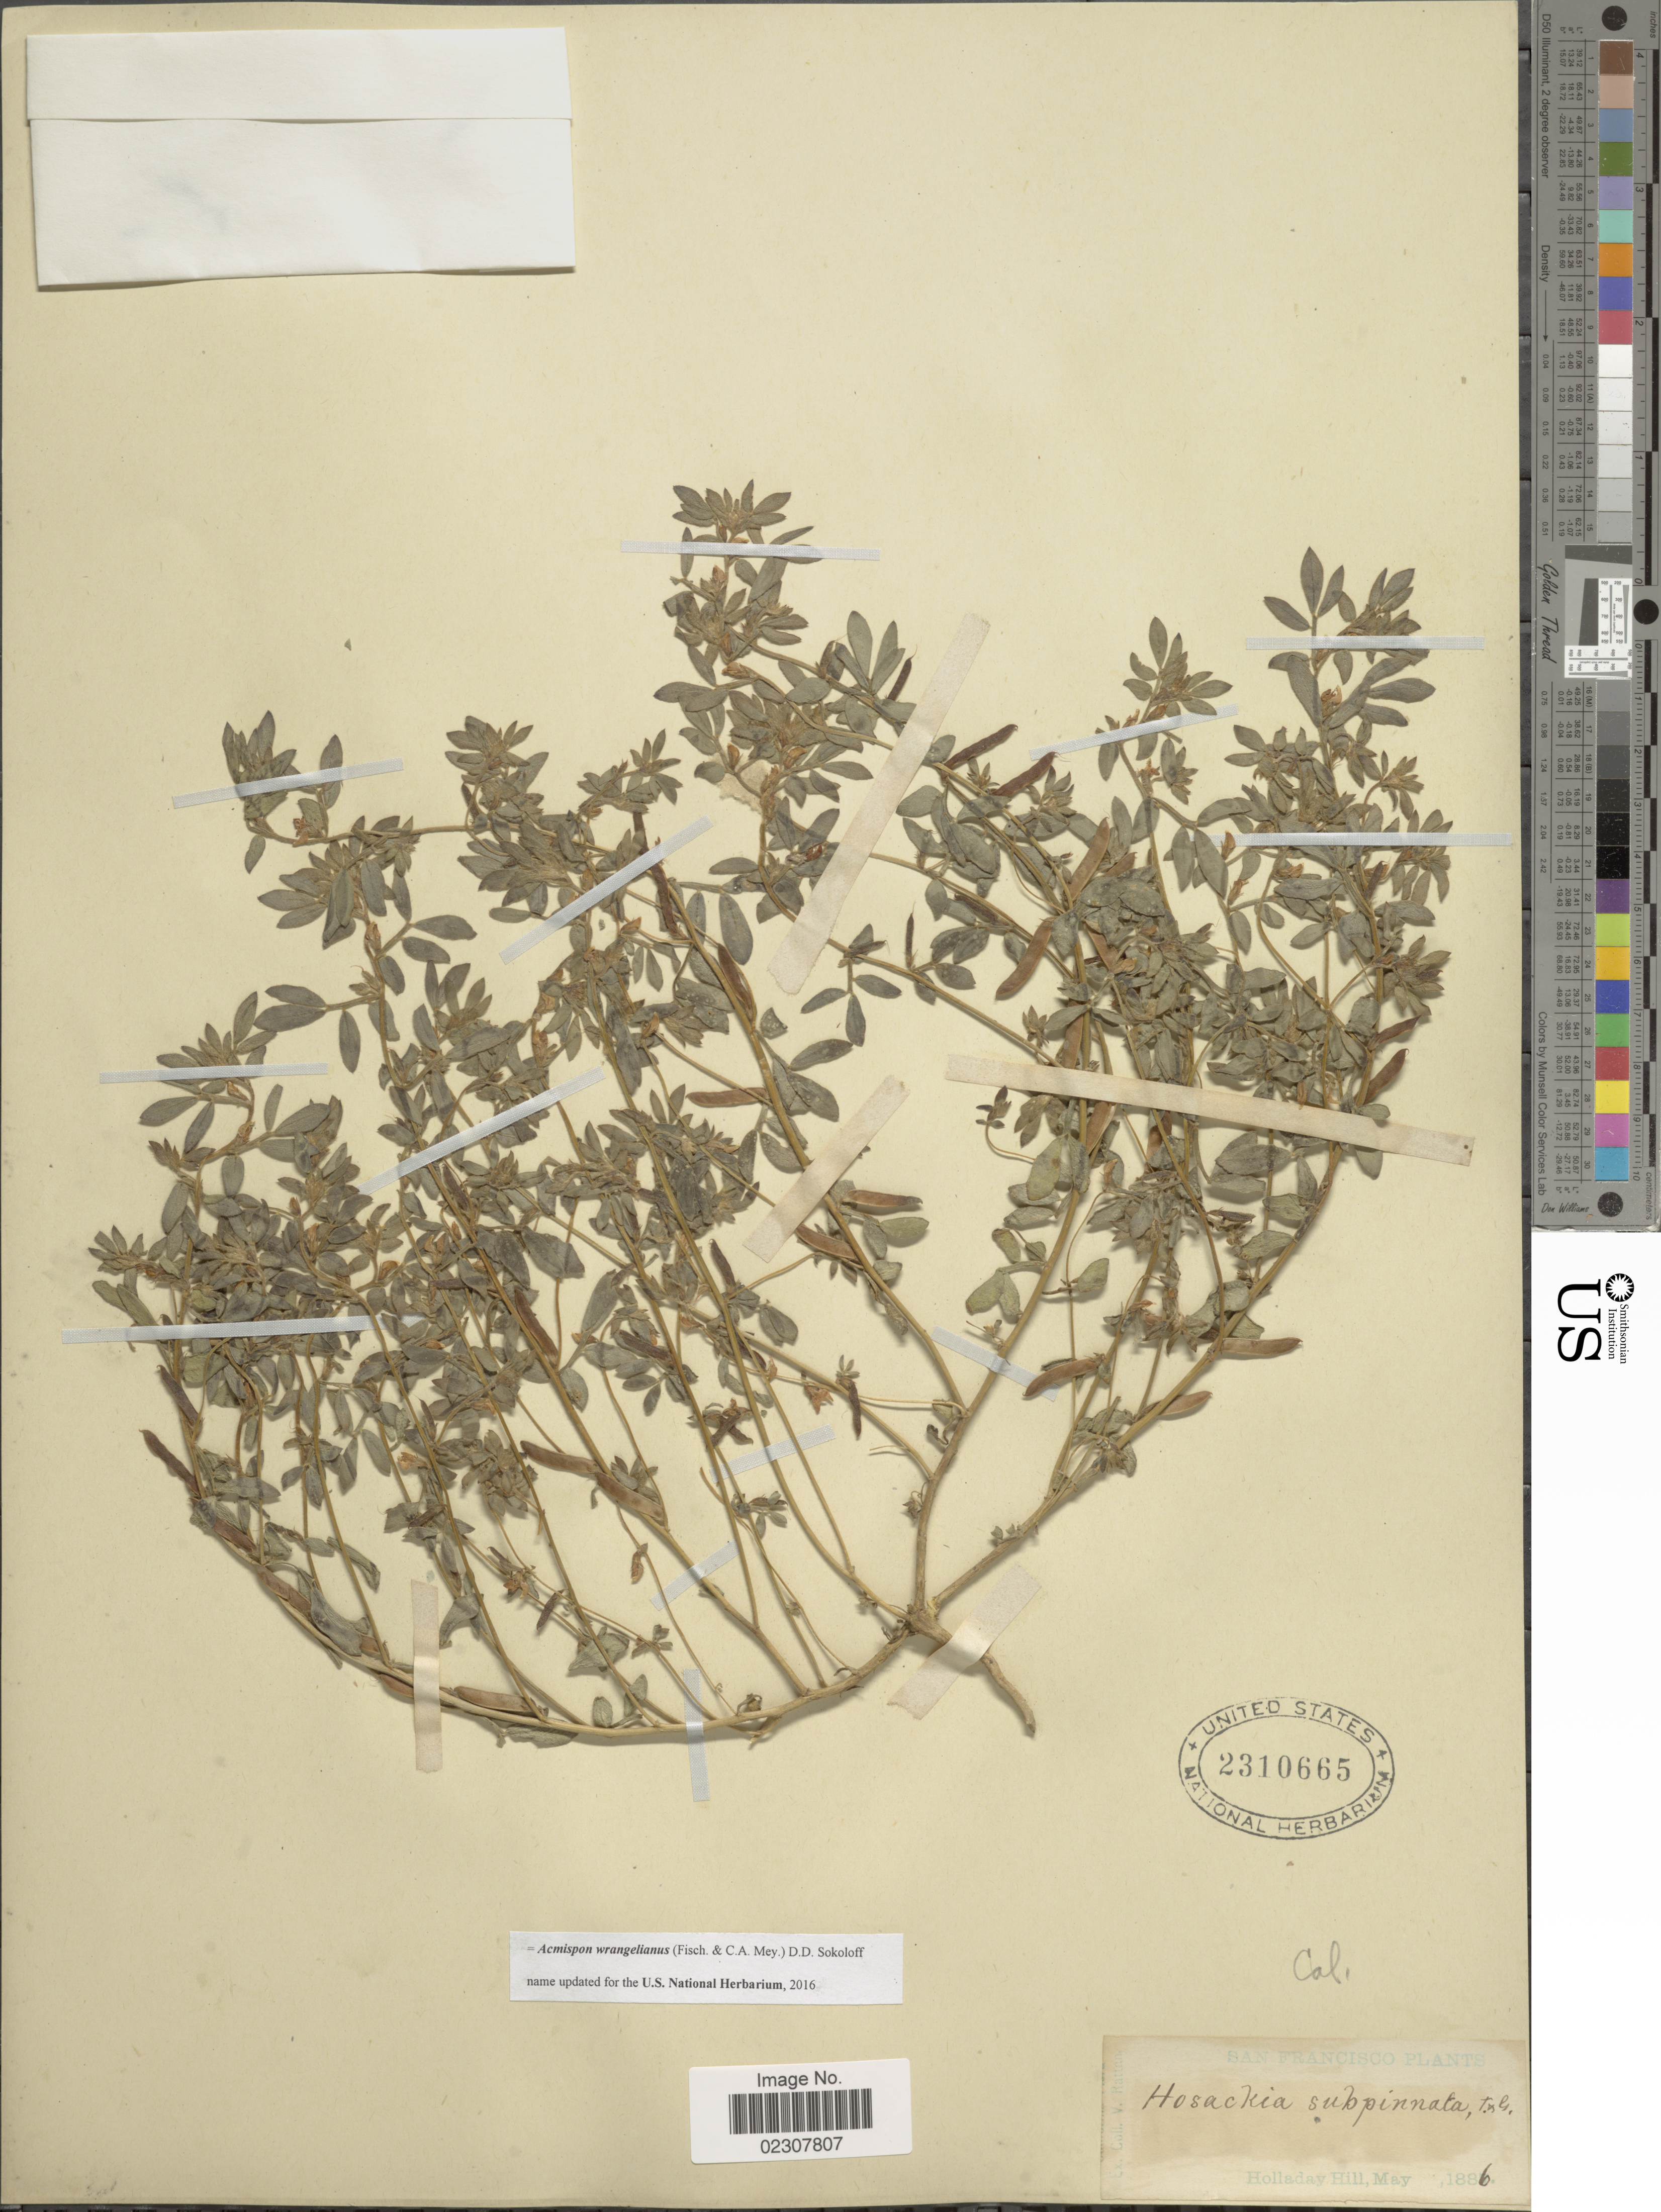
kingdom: Plantae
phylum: Tracheophyta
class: Magnoliopsida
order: Fabales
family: Fabaceae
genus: Acmispon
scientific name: Acmispon wrangelianus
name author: (Fisch. & C.A. Mey.) D.D. Sokoloff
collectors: V. Rattan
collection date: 1886-05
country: United States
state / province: California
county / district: San Francisco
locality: San Francisco, Holladay Hill.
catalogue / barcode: US 2310665